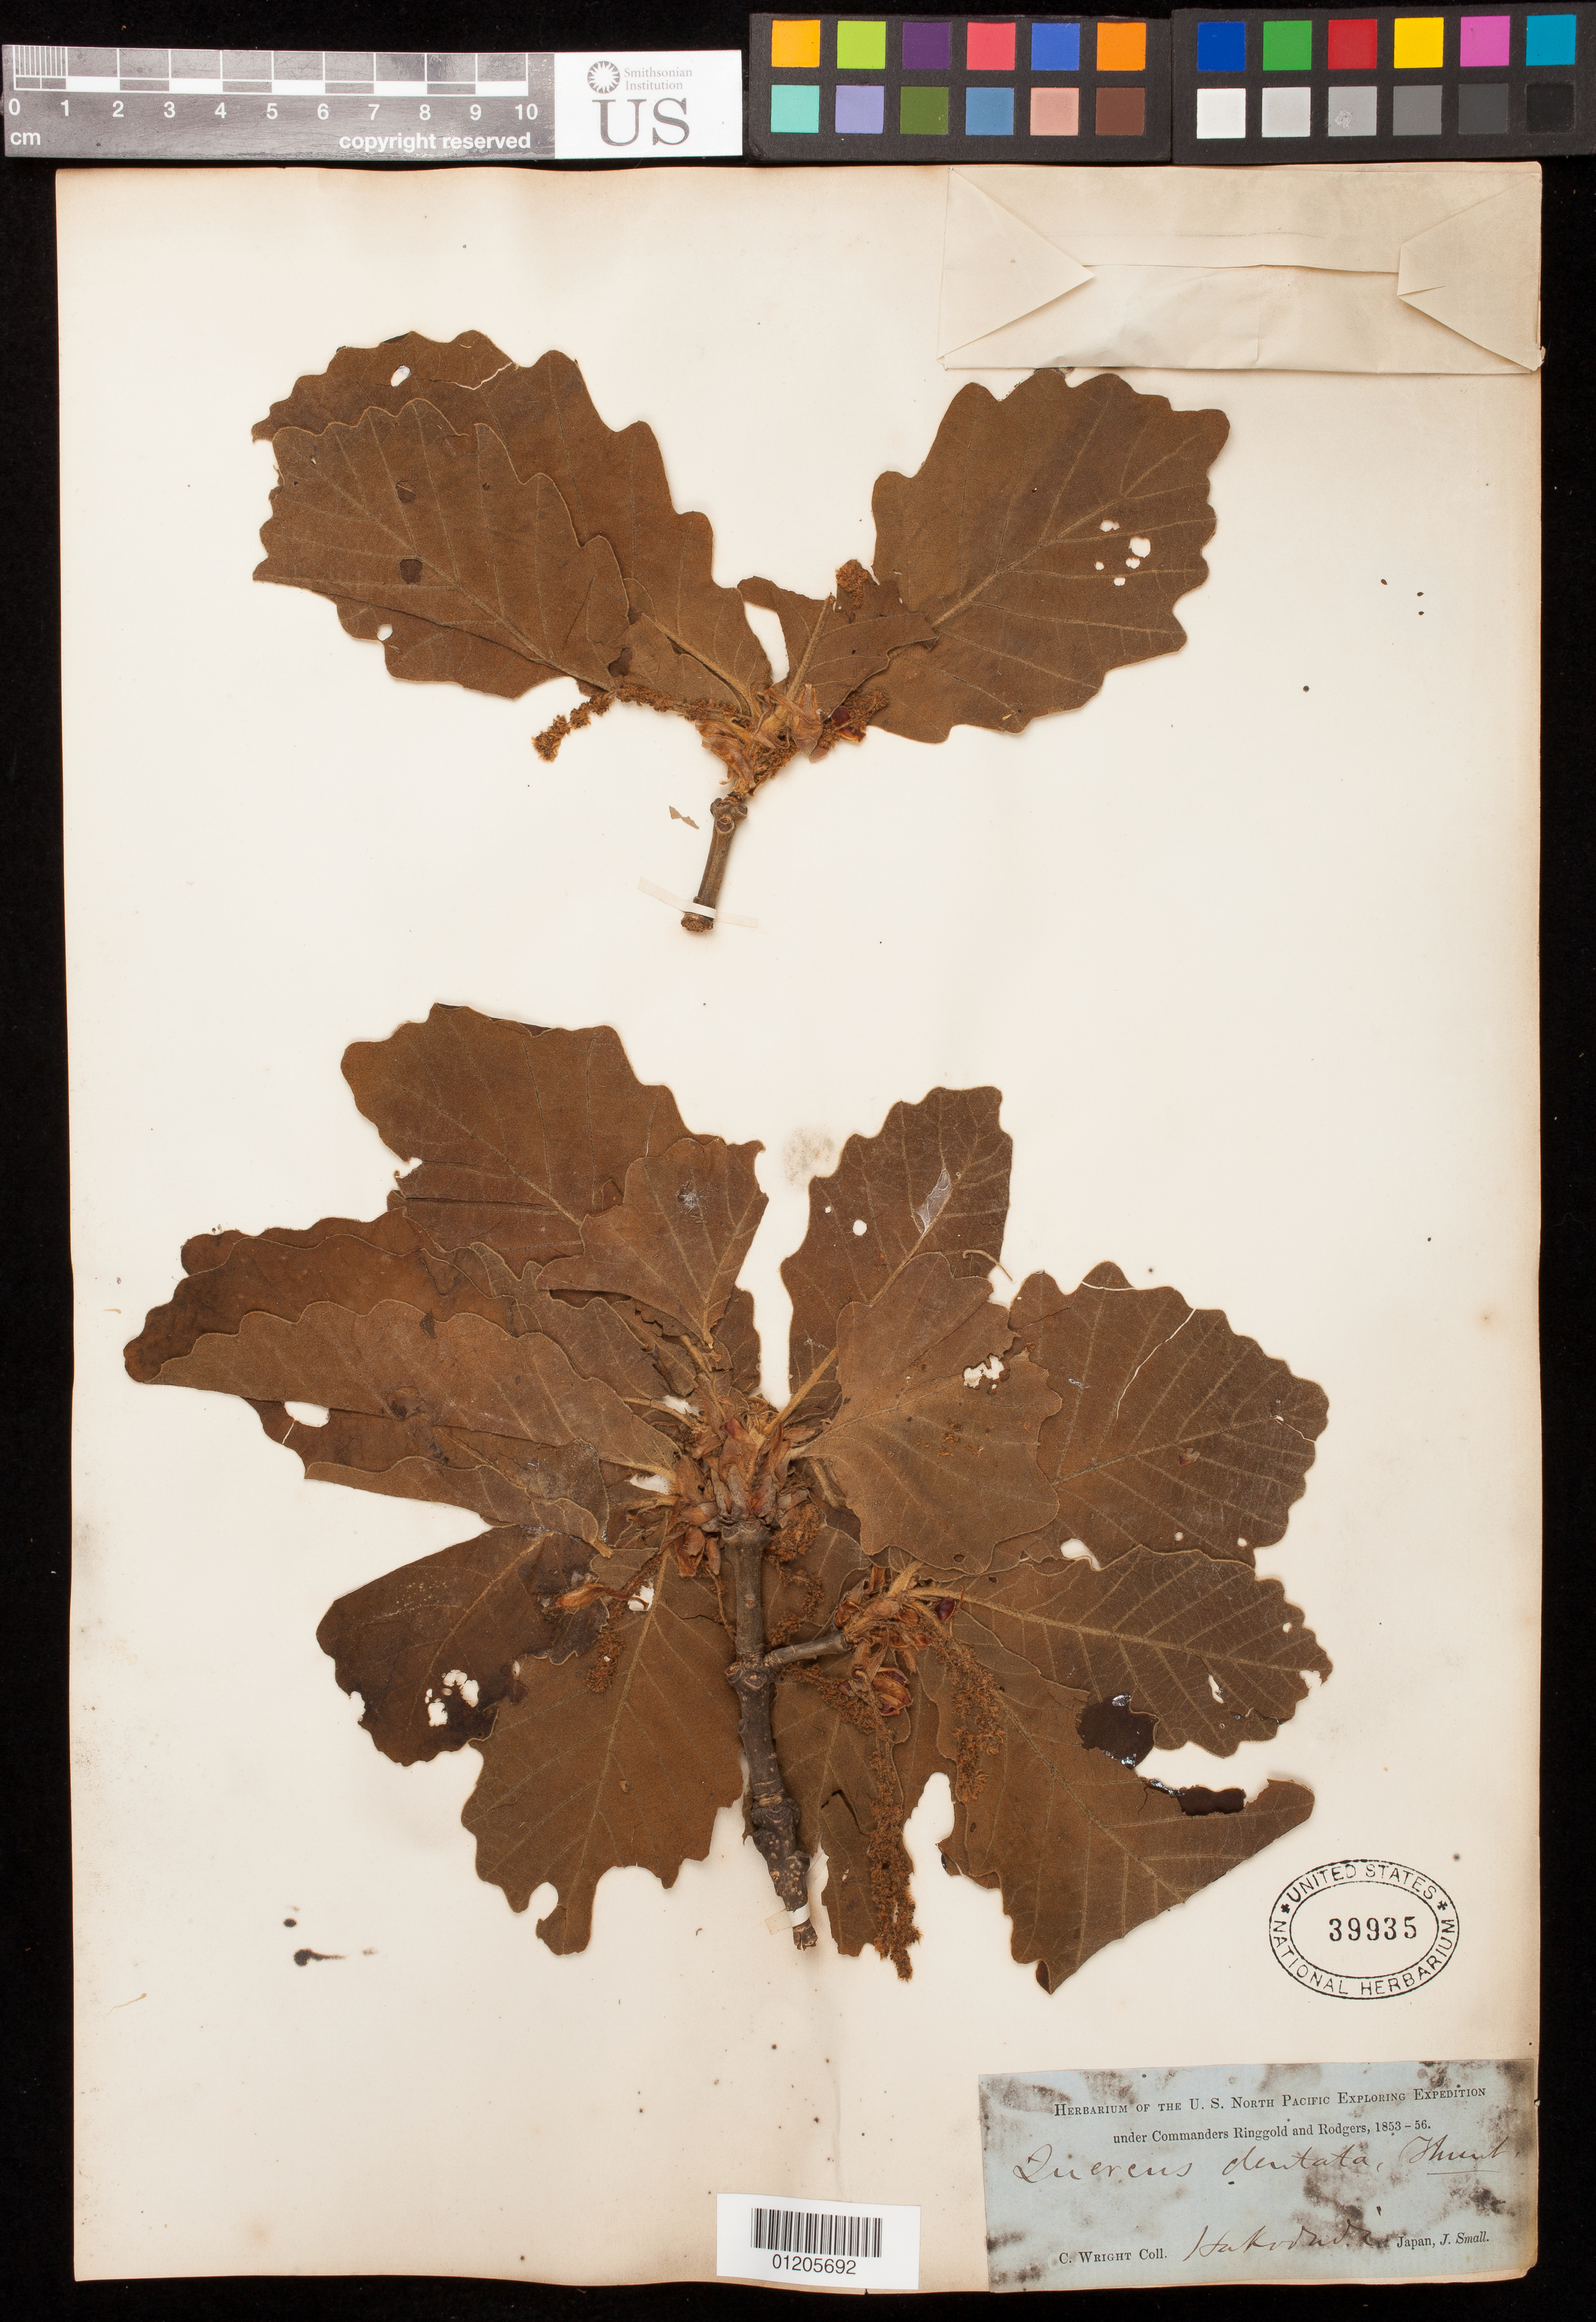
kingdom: Plantae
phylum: Tracheophyta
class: Magnoliopsida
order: Fagales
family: Fagaceae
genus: Quercus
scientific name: Quercus dentata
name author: Thunb.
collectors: C. Wright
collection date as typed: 1853 to -- --- 1856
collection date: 1853/1856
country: Japan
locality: Hako hadi.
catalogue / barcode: US 39935